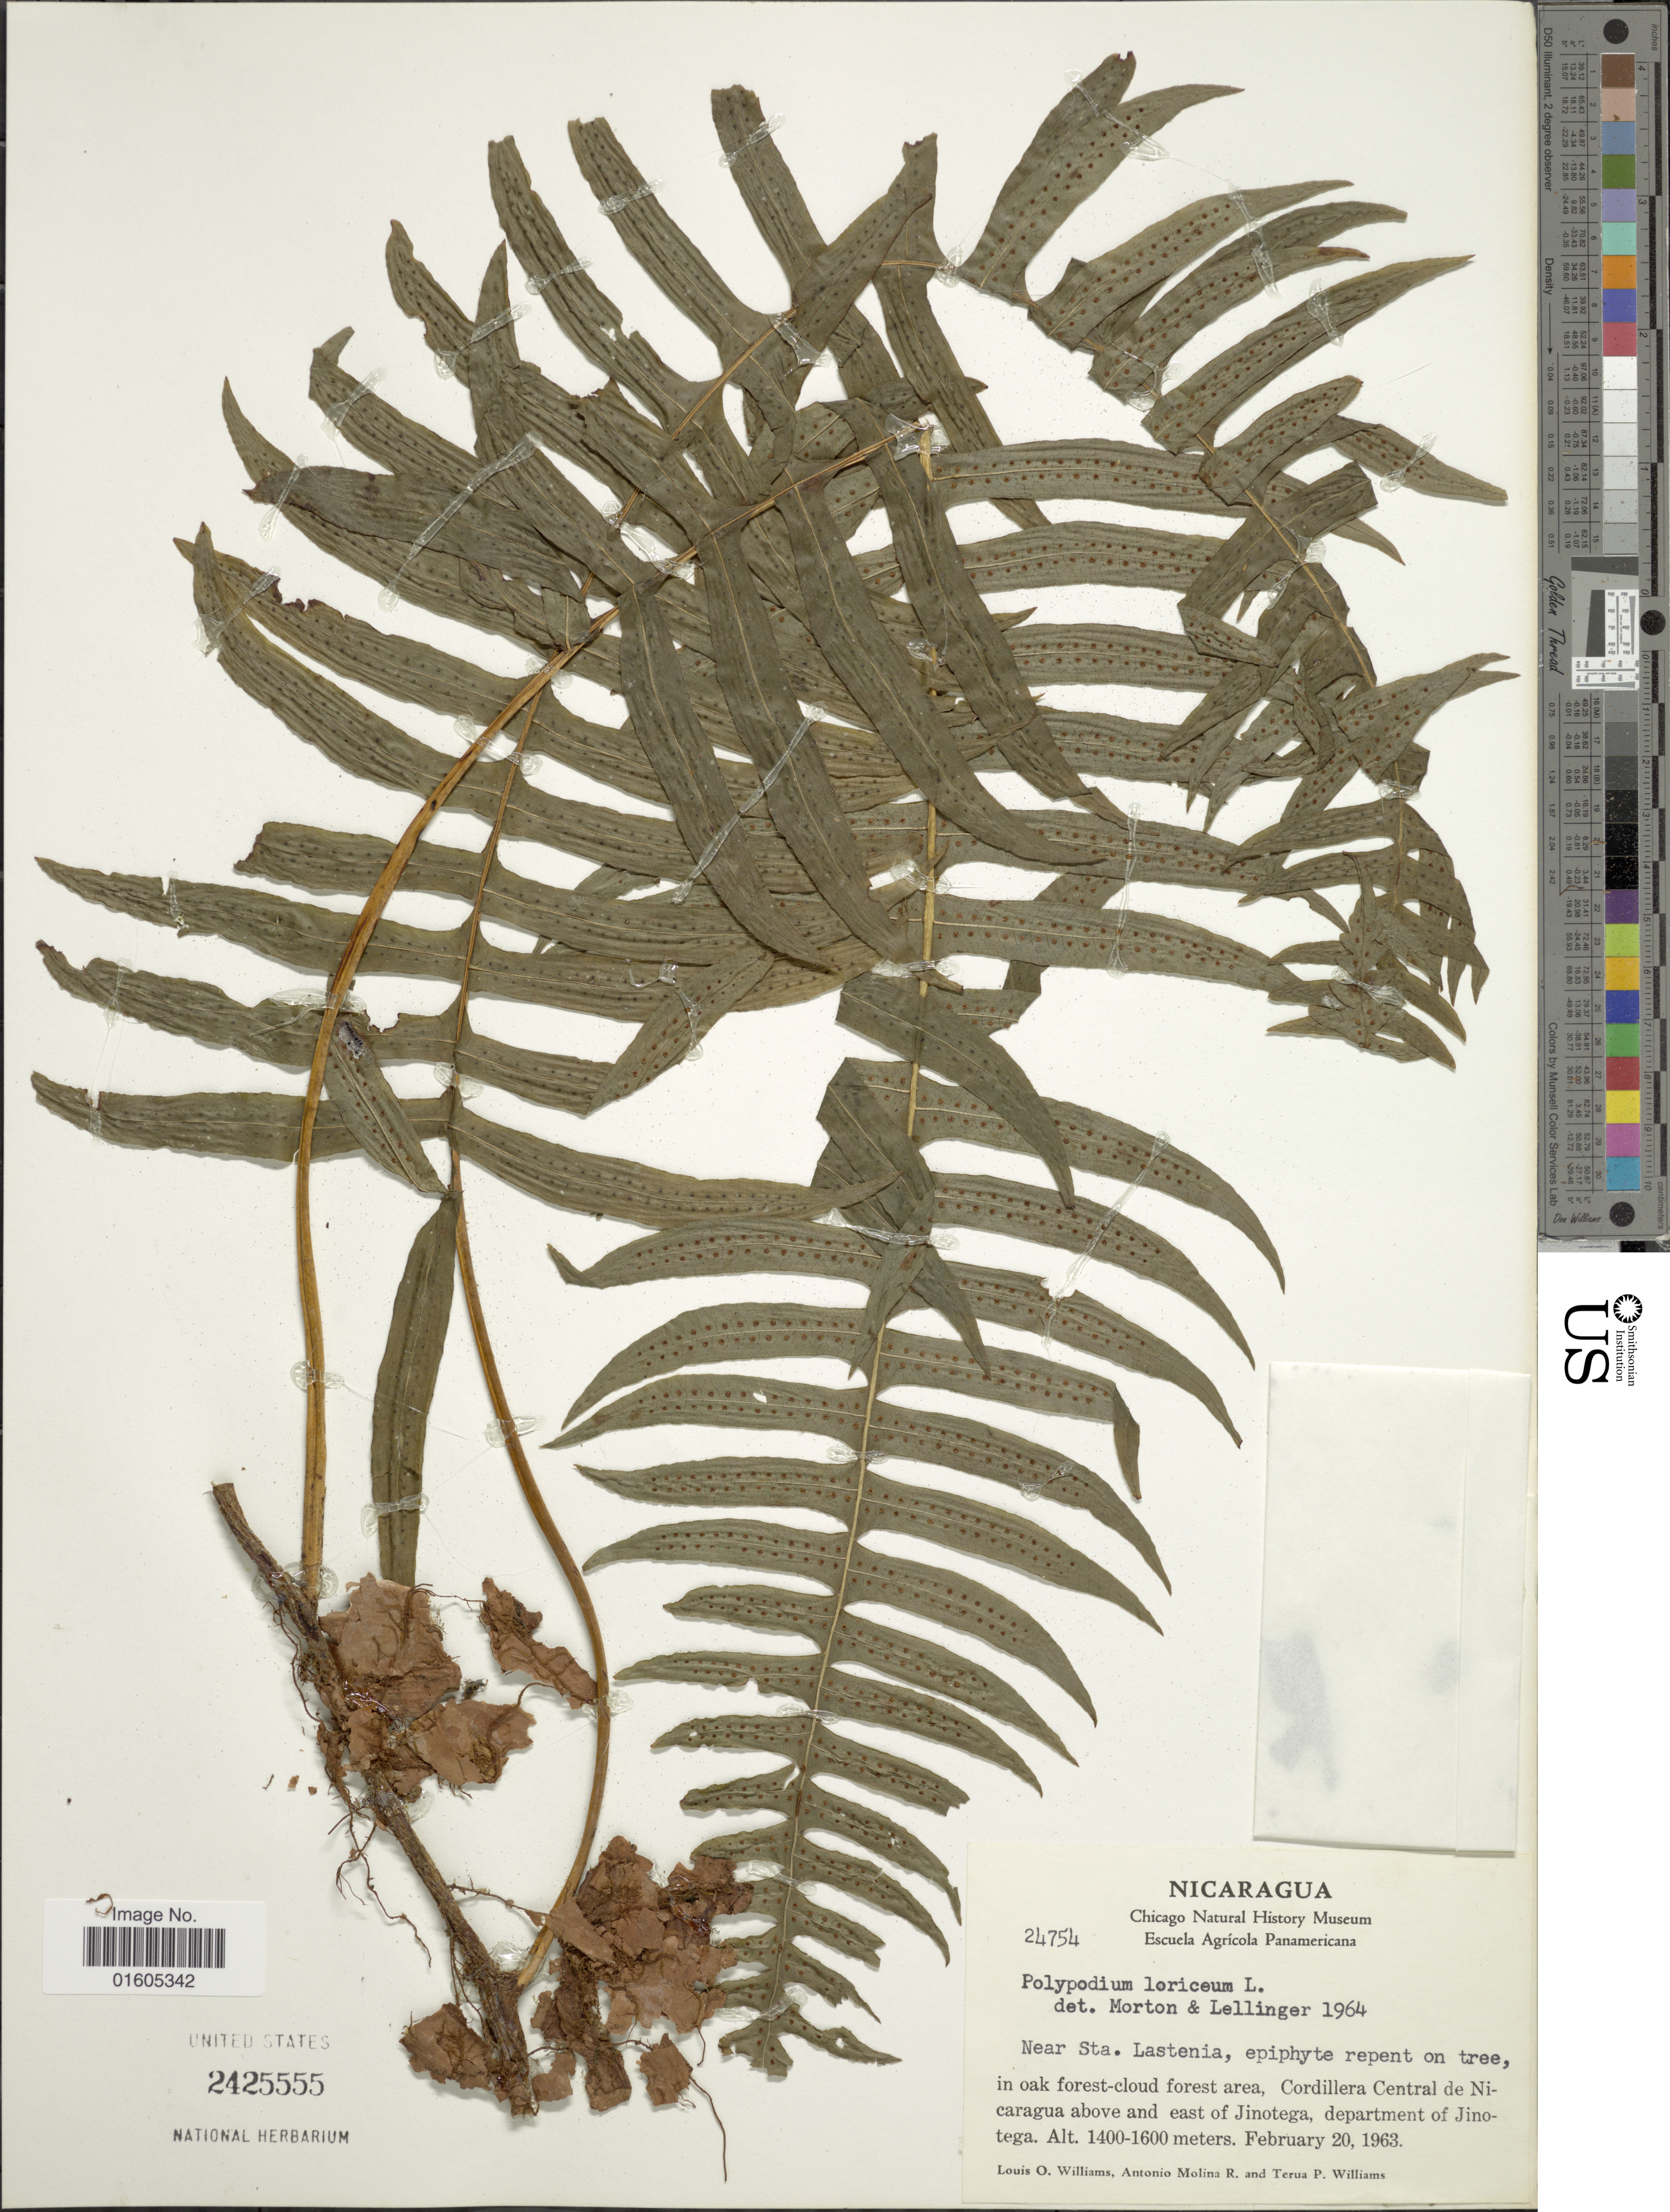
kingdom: Plantae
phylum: Tracheophyta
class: Polypodiopsida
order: Polypodiales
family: Polypodiaceae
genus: Serpocaulon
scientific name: Serpocaulon loriceum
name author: (L.) A.R. Sm.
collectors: L. O. Williams, A. Molina R. & T. P. Williams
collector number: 24754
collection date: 1963-02-20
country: Nicaragua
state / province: Jinotega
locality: Near Sta. lastenia, in oak fores-cloud forest area, Cordillera Central de Nicaragua above and east of Jinotega, department of Jinotega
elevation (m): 1400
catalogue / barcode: US 2425555